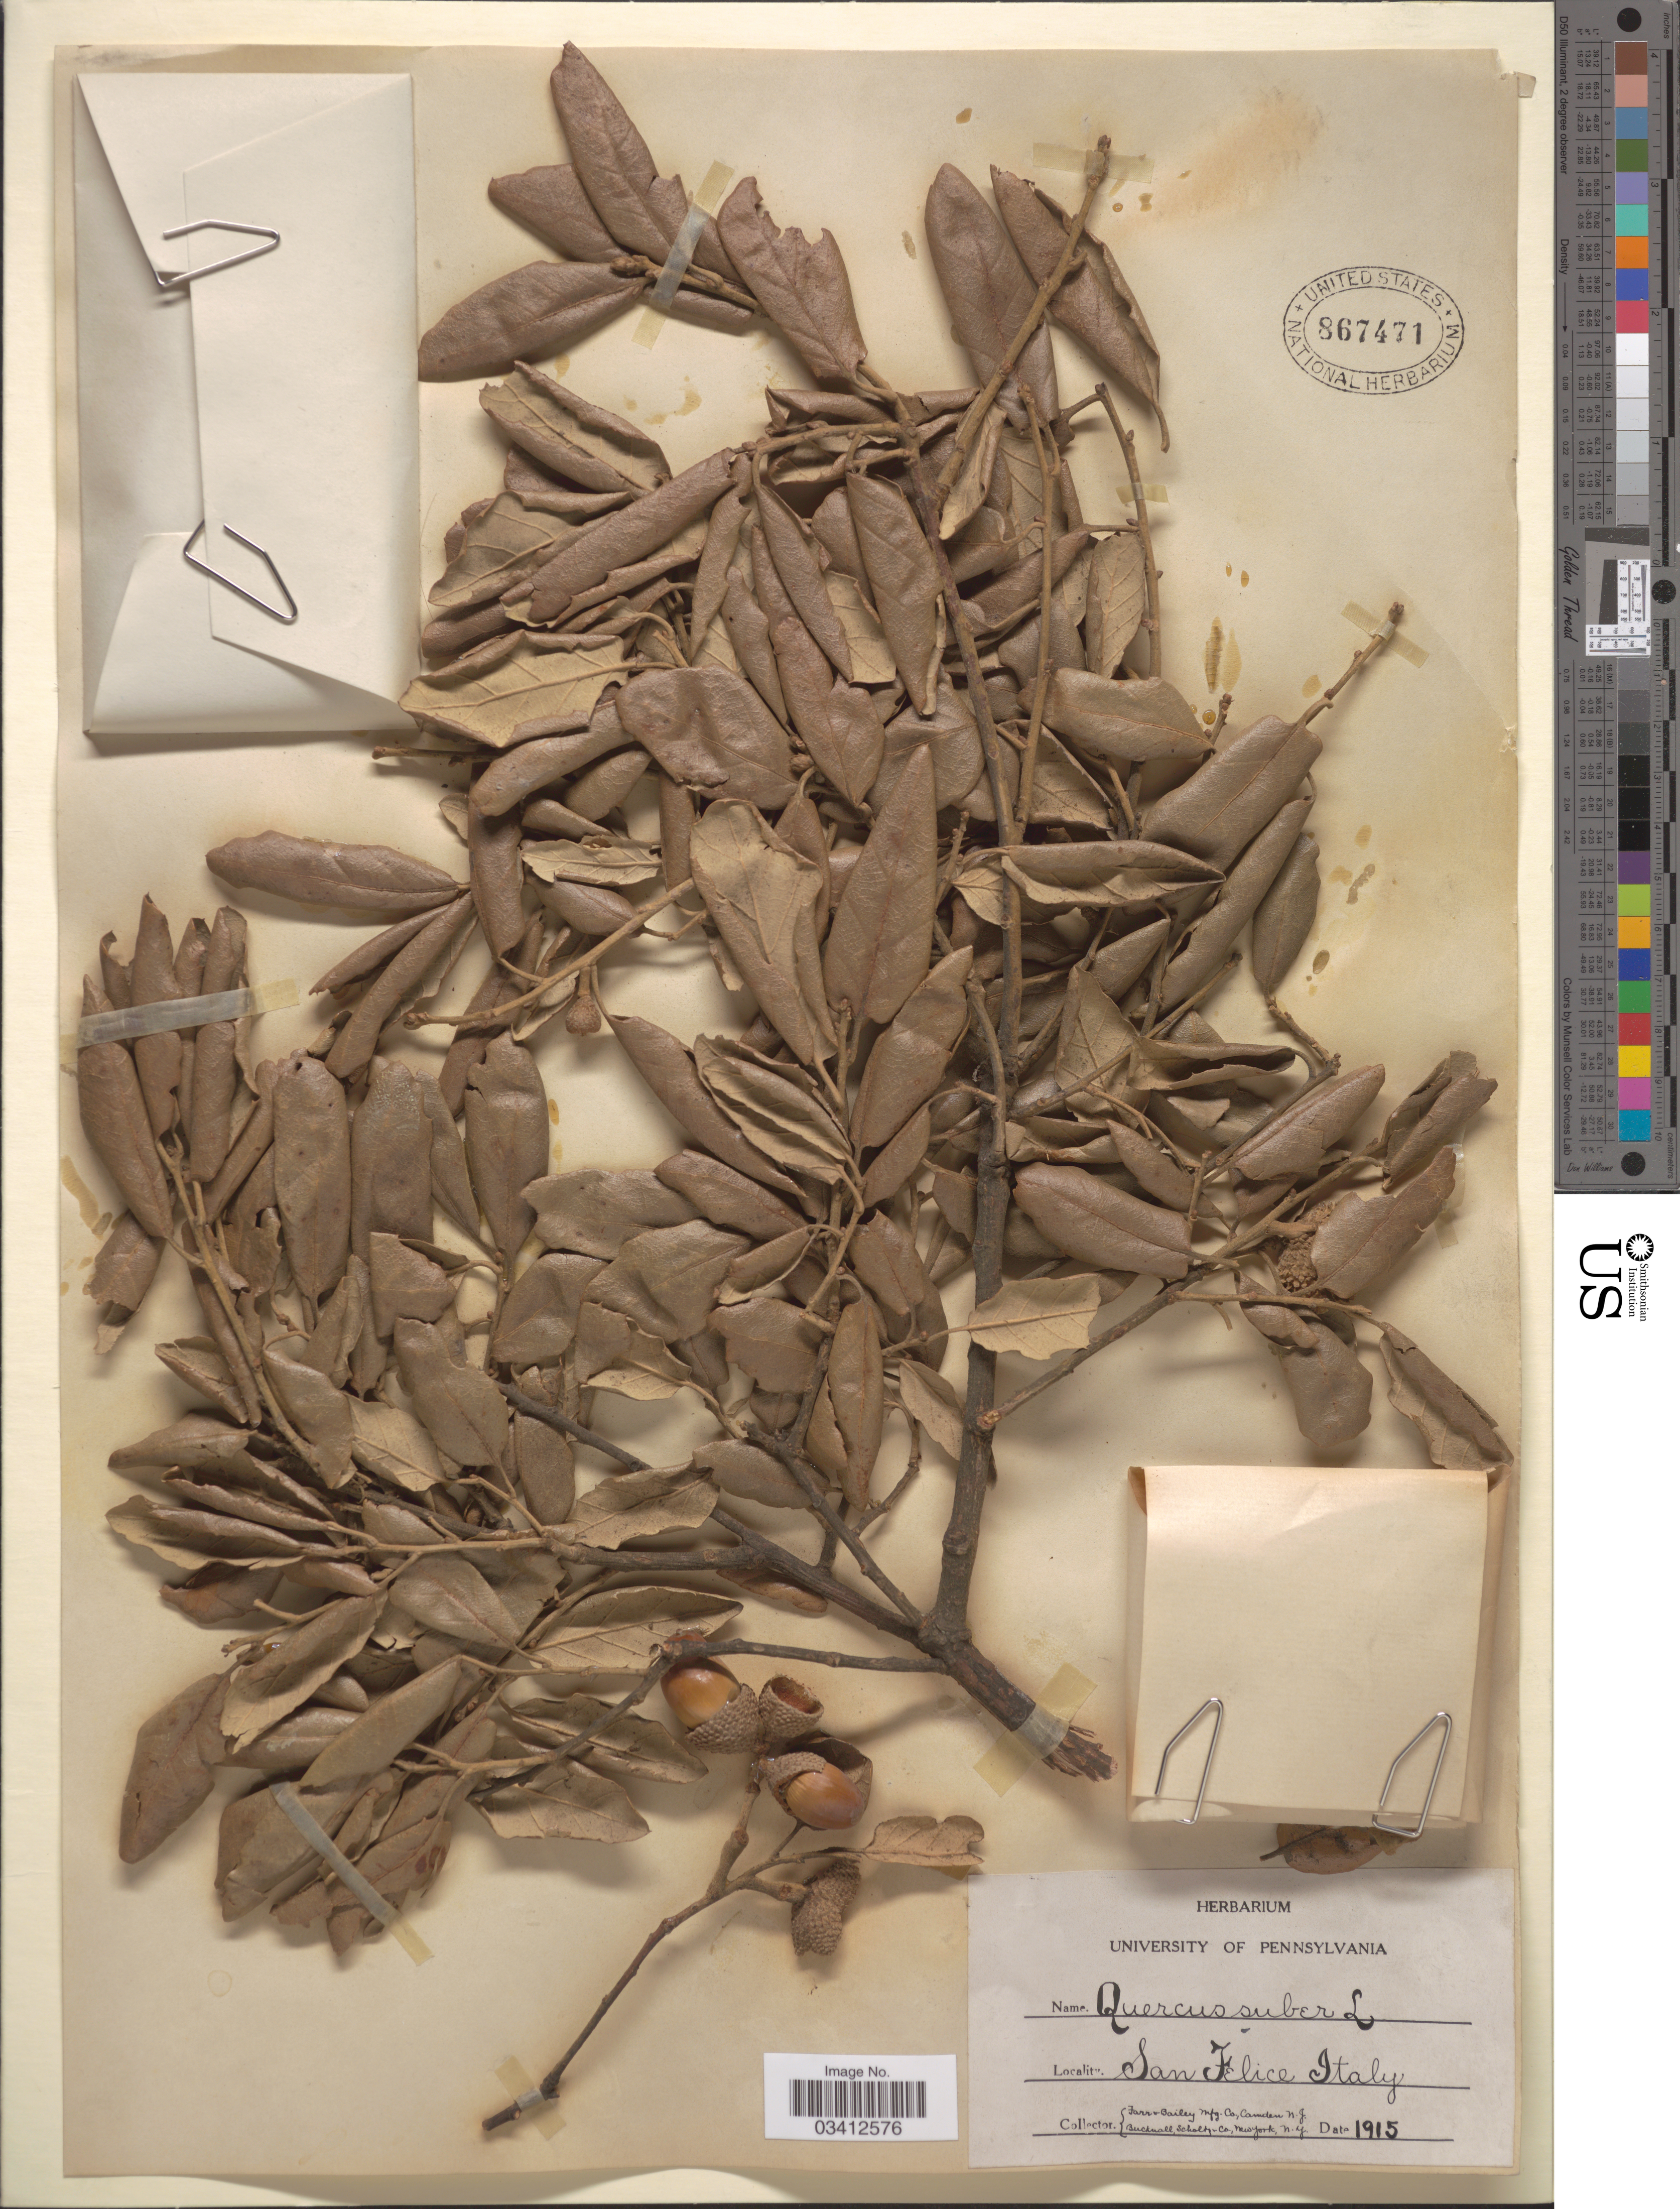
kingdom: Plantae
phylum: Tracheophyta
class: Magnoliopsida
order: Fagales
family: Fagaceae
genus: Quercus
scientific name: Quercus suber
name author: L.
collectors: Farr & Bailey Mfg. Co. & Farr & Bailey Mfg. Co.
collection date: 1915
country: Italy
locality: San Felice.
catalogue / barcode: US 867471